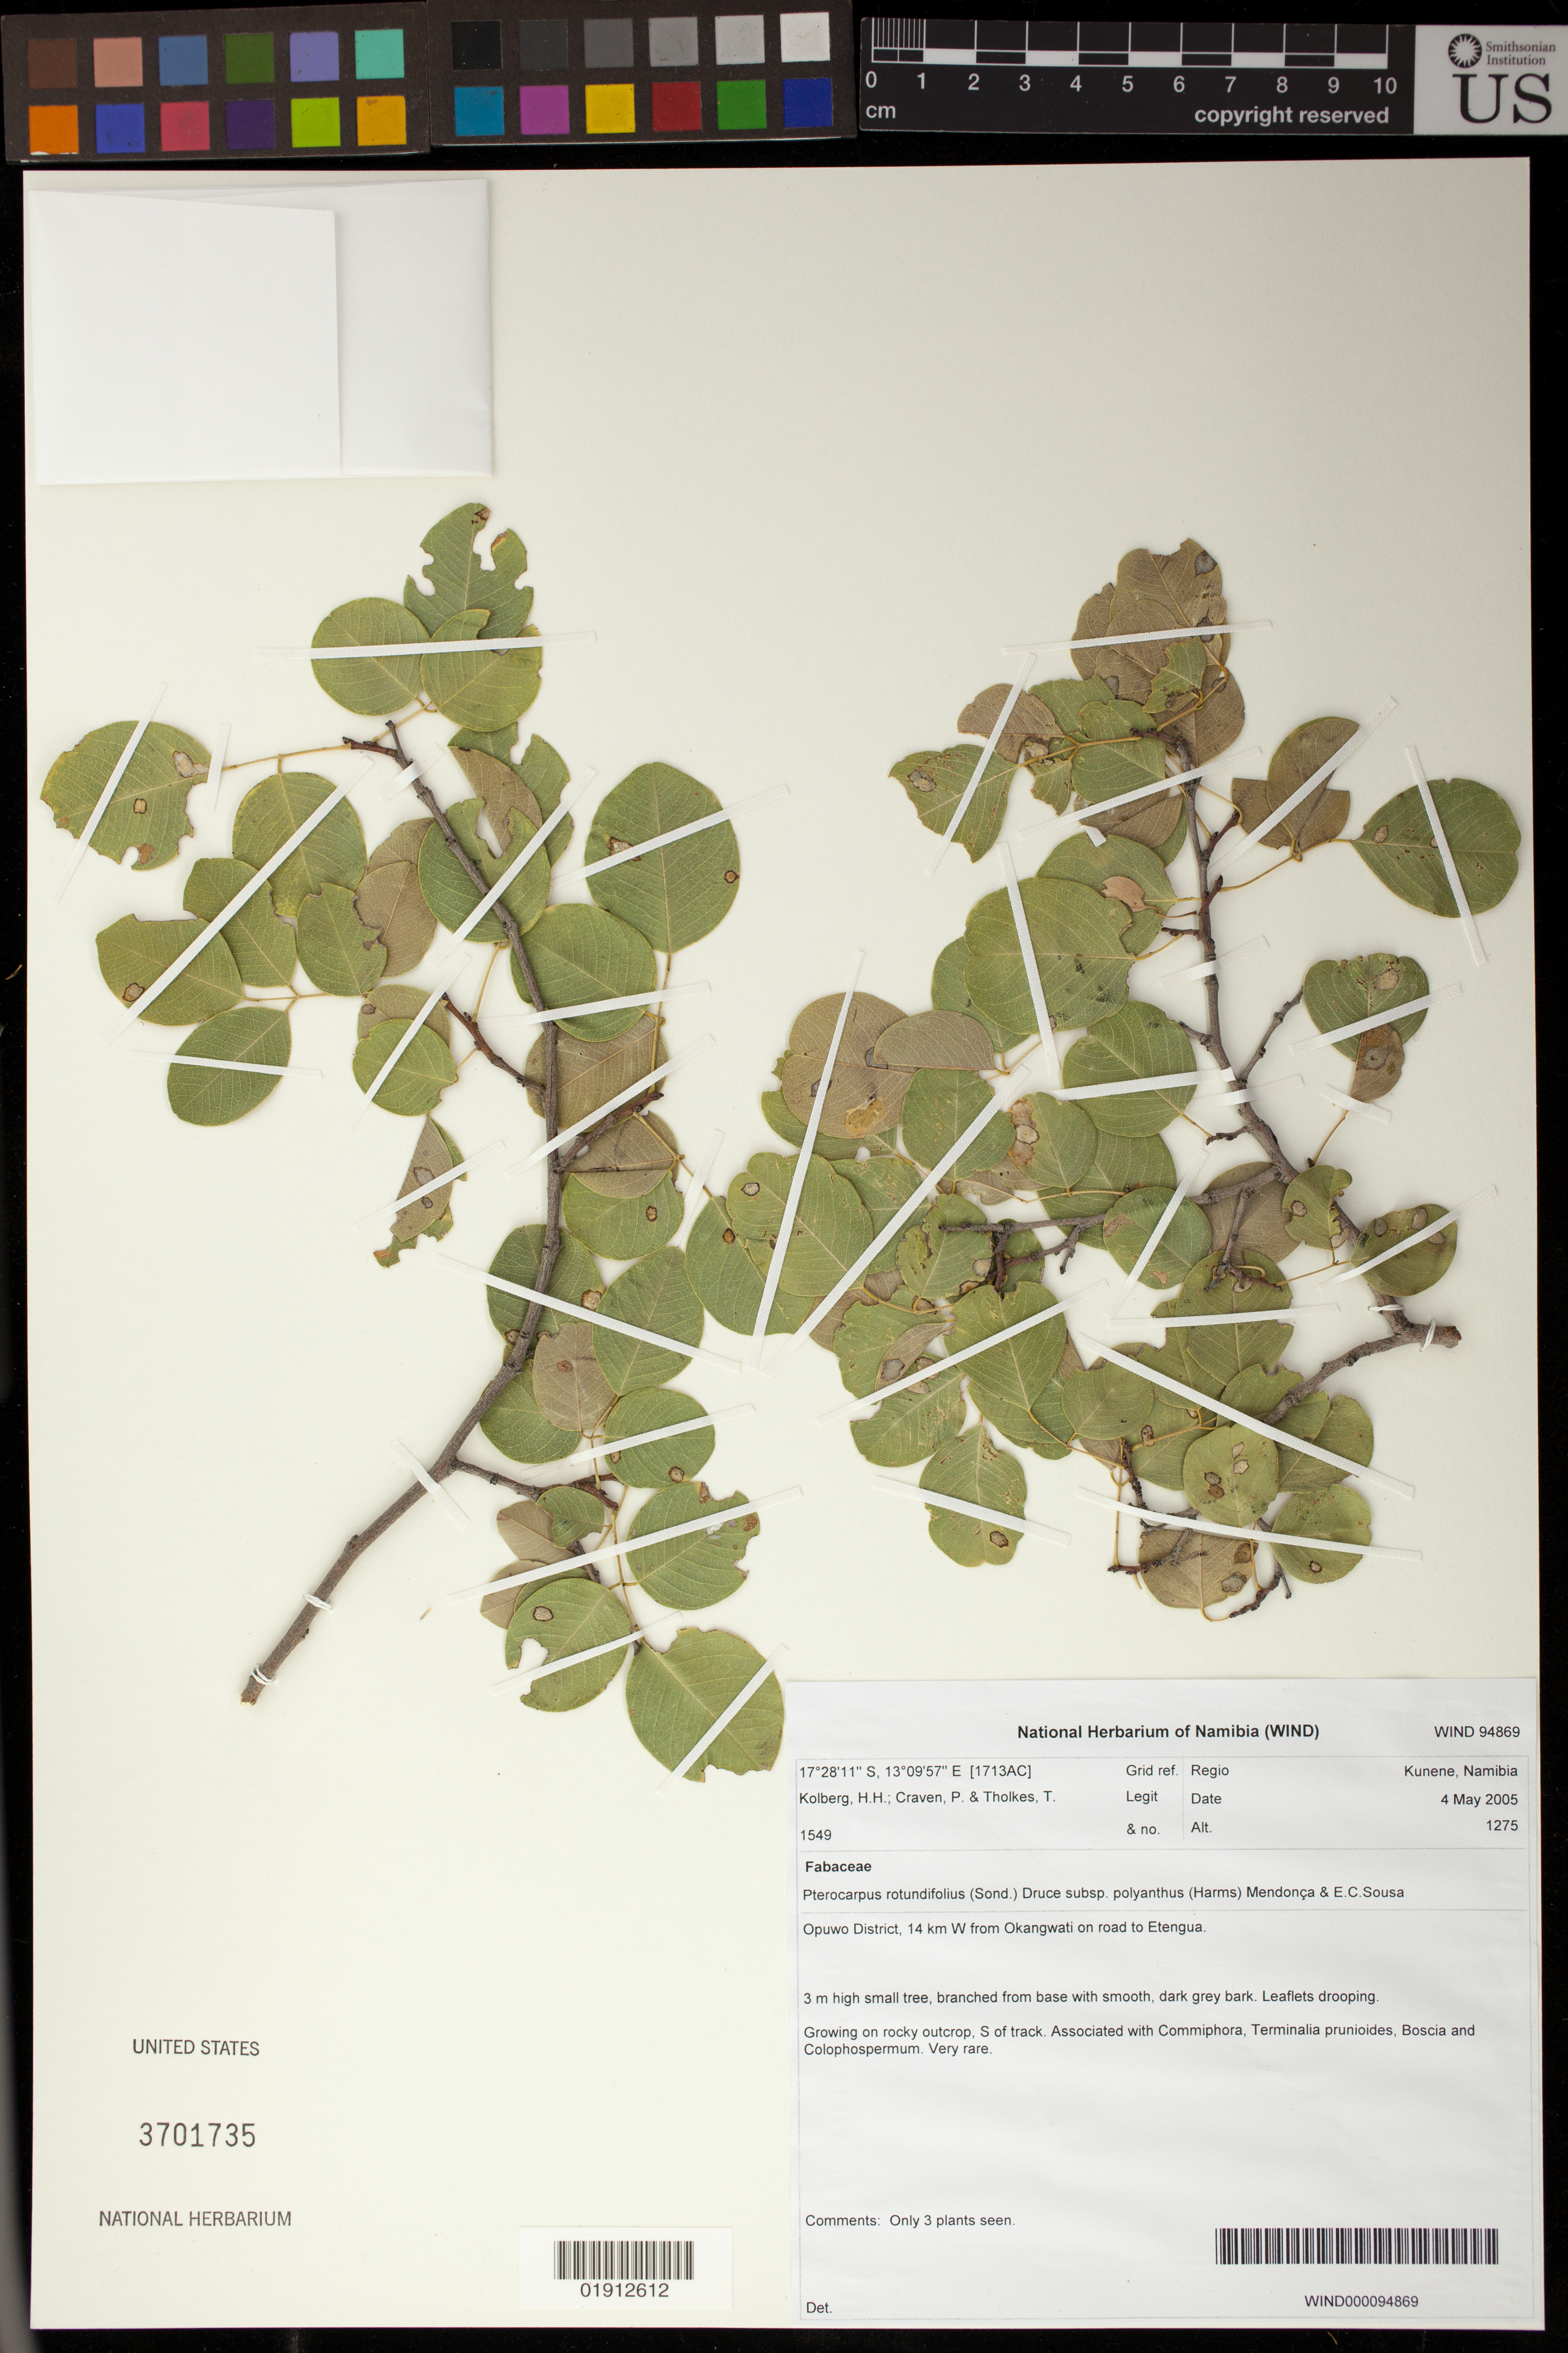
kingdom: Plantae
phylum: Tracheophyta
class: Magnoliopsida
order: Fabales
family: Fabaceae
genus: Pterocarpus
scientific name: Pterocarpus rotundifolius subsp. polyanthus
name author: (Harms) Mendonça & Sousa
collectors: H. H. Kolberg, P. Craven & T. Tholkes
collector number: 1549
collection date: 2005-05-04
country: Namibia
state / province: Kunene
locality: Opuwo District, 14 km W from Okangwati on road to Etengua.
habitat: Growing on rocky outcrop, S of track.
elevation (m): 1275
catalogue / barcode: US 3701735